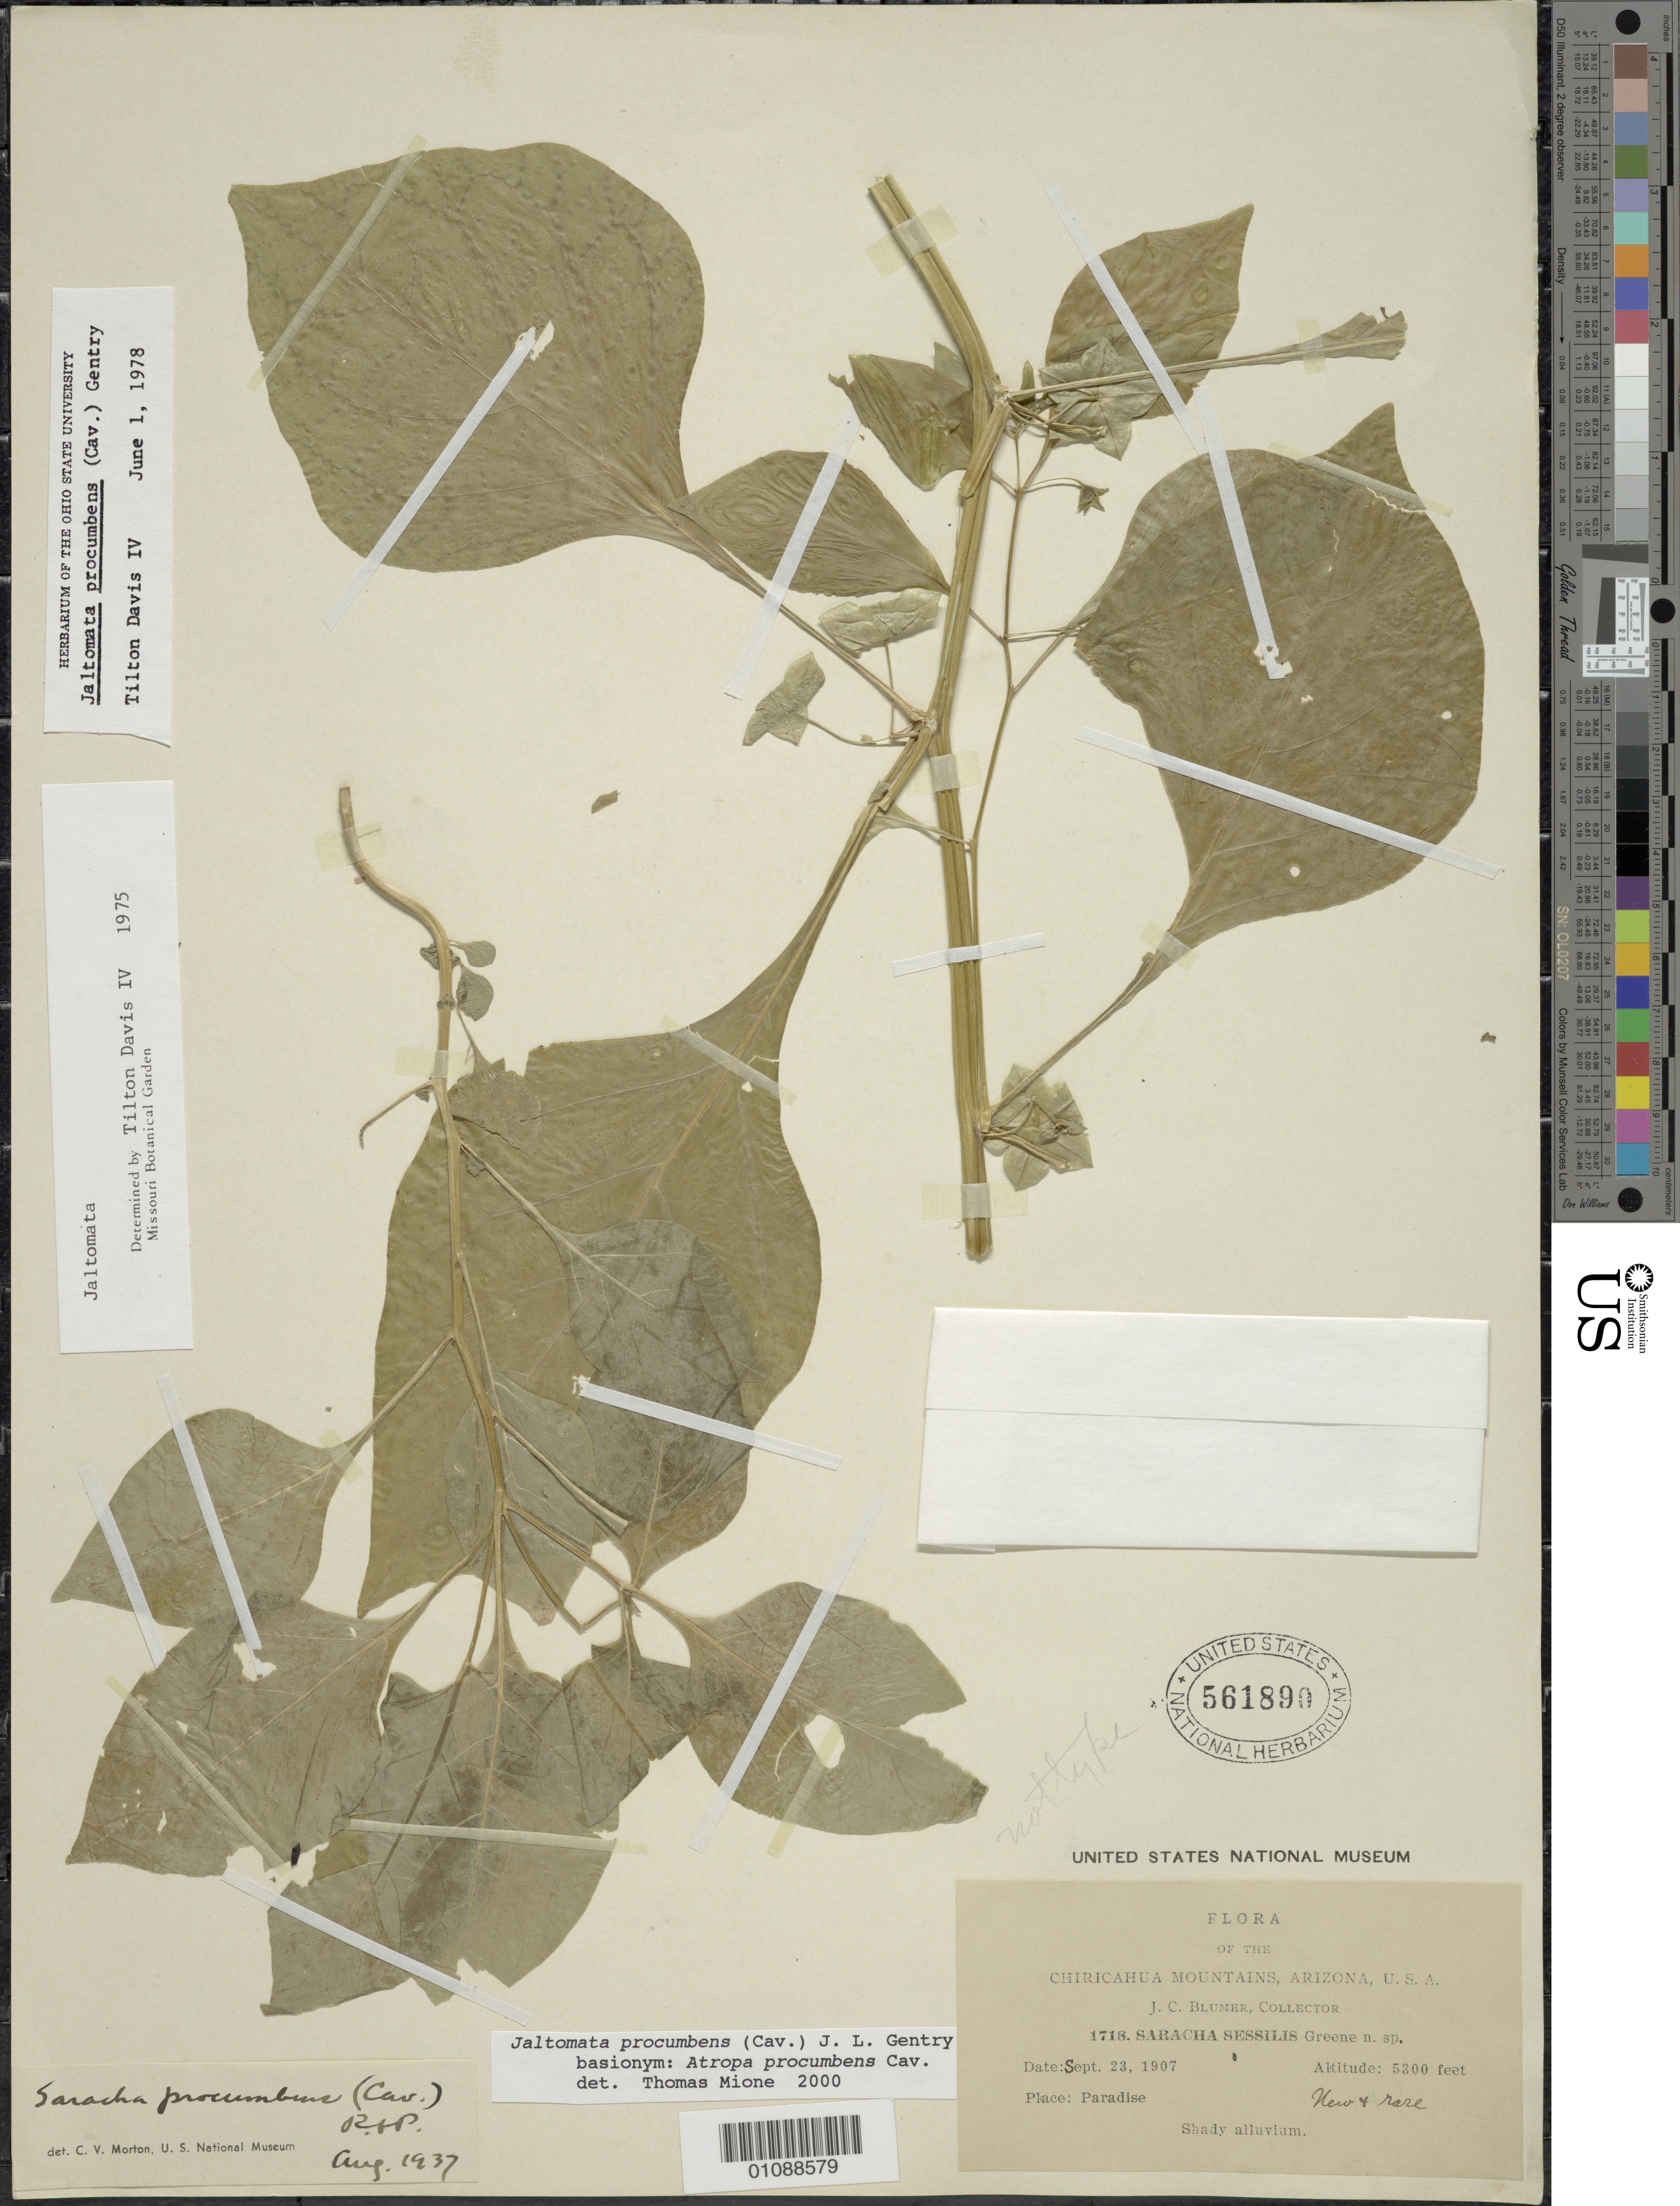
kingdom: Plantae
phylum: Tracheophyta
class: Magnoliopsida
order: Solanales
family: Solanaceae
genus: Jaltomata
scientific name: Jaltomata procumbens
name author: (Cav.) J.L. Gentry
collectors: J. C. Blumer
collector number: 1718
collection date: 1907-09-23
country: United States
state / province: Arizona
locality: Chiricahua Mountains. Place: Paradise.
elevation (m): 1615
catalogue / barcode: US 561890